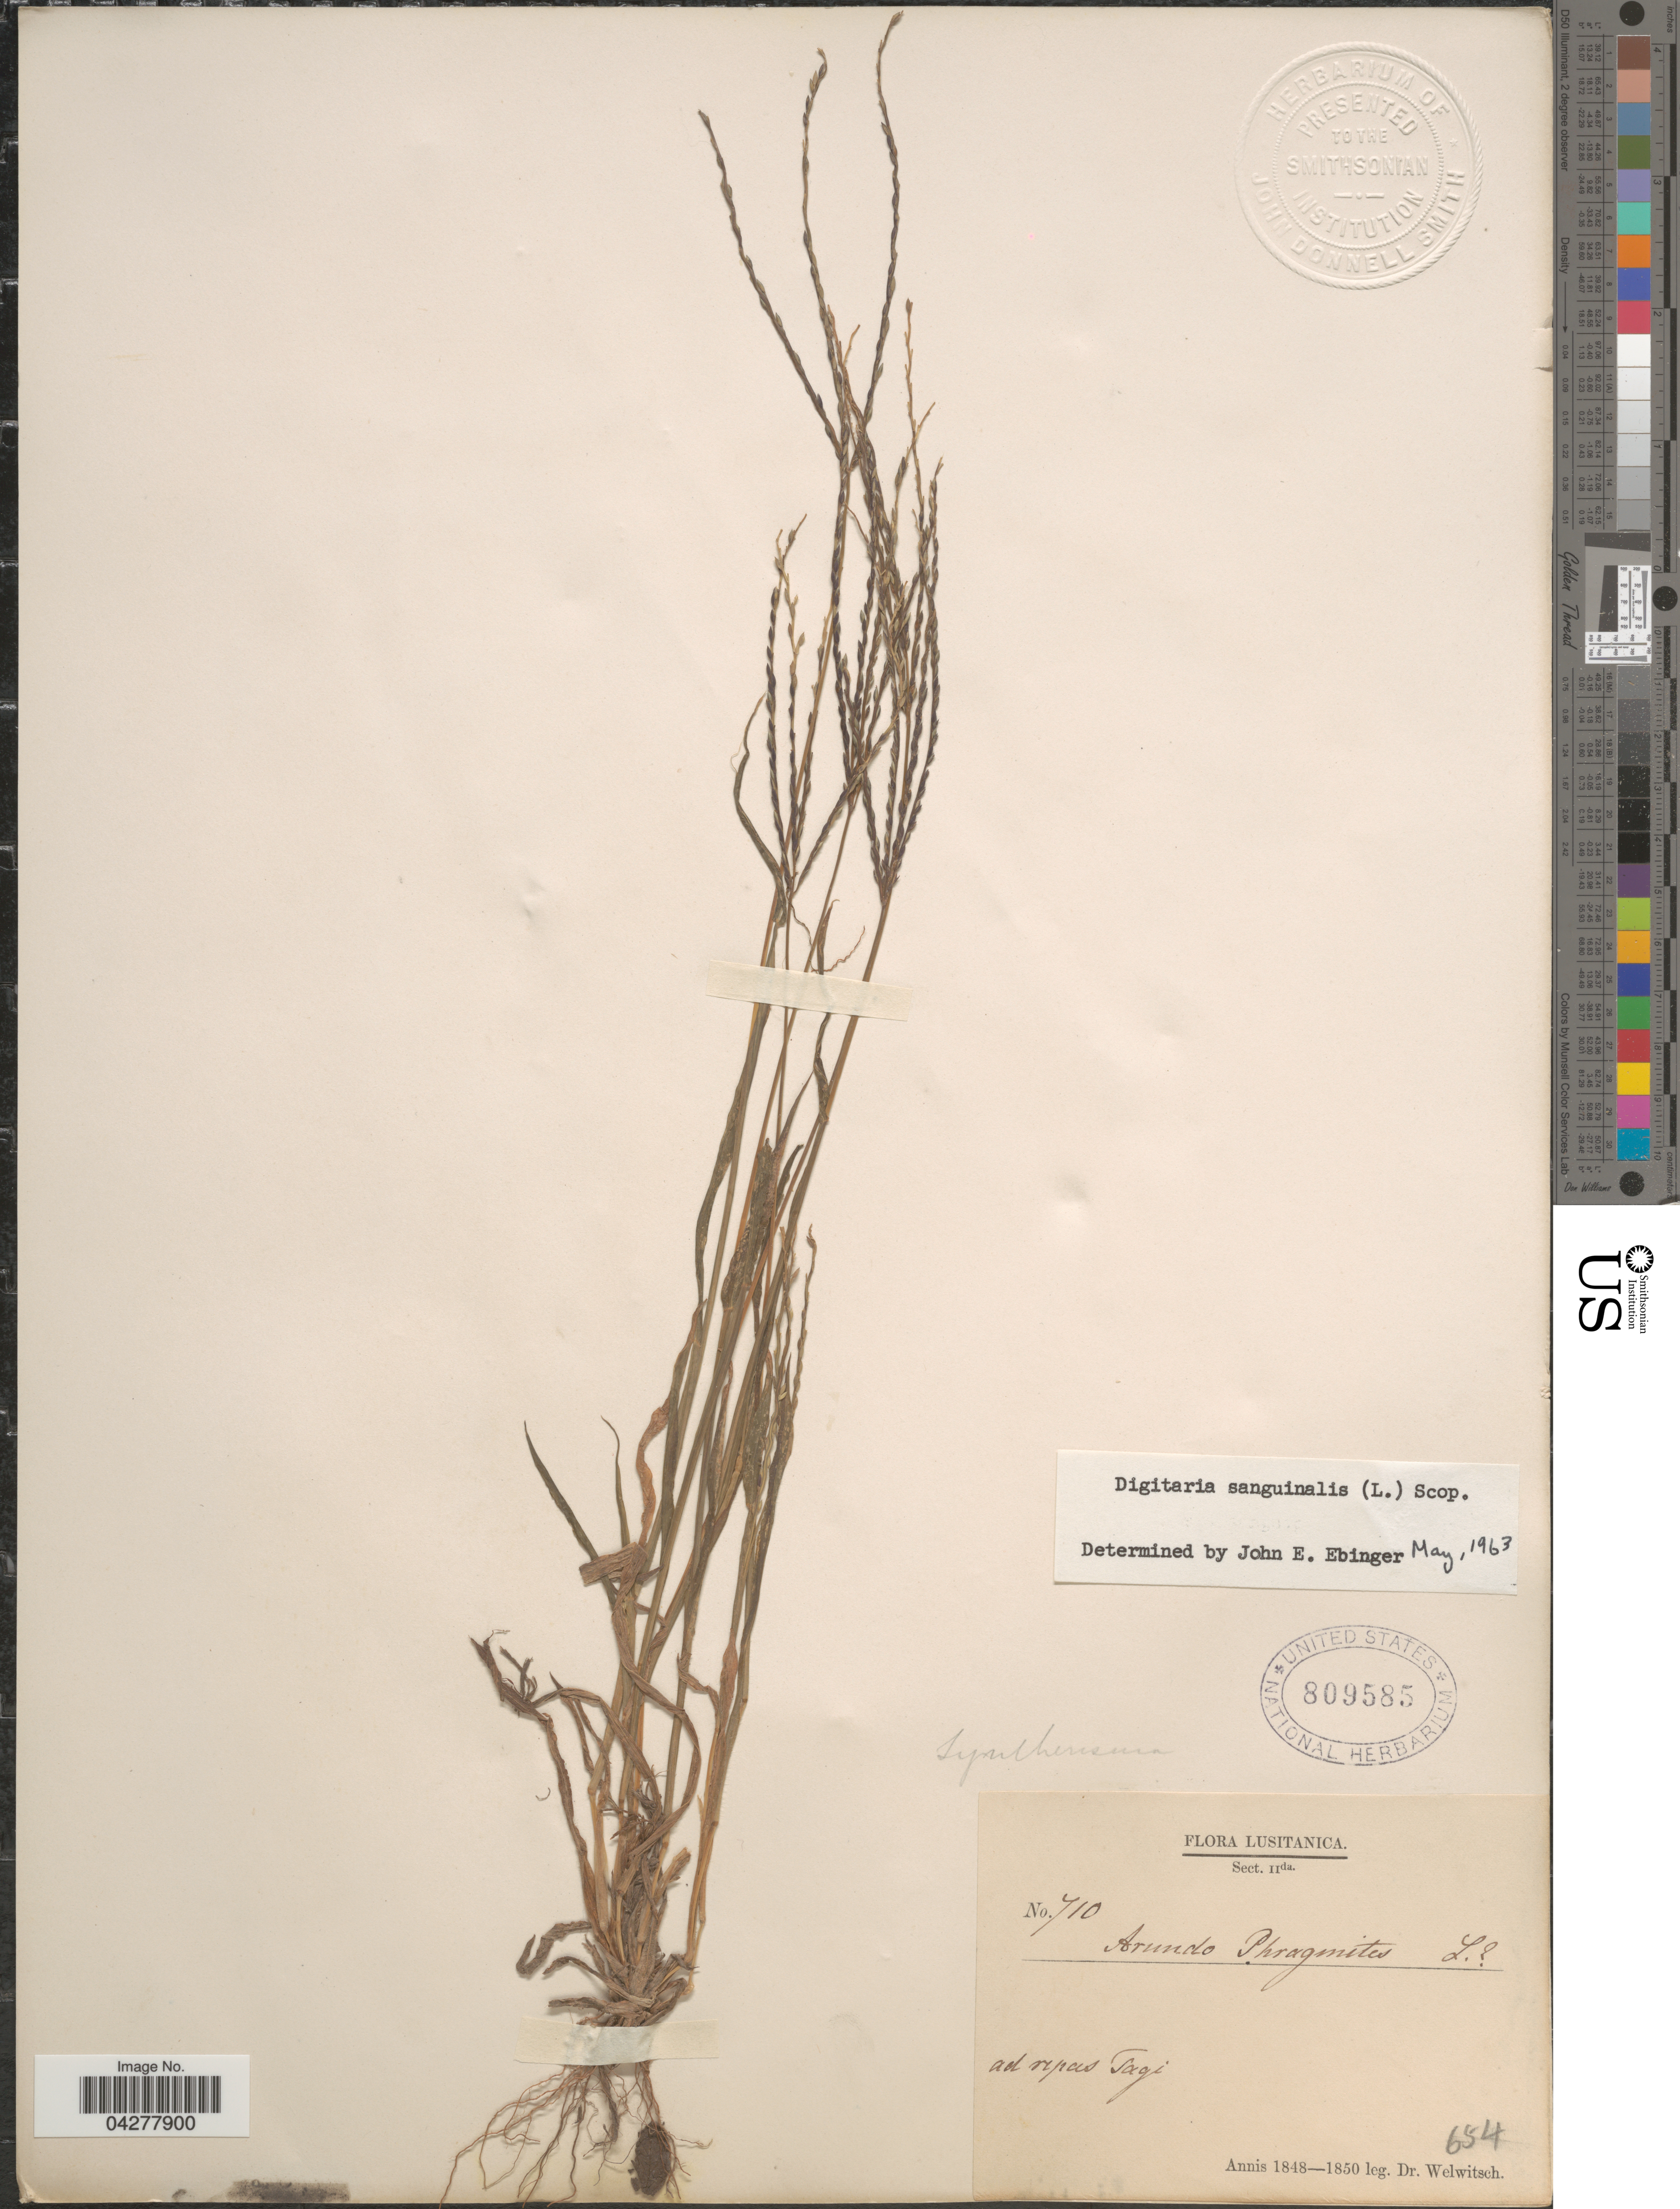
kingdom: Plantae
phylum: Tracheophyta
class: Liliopsida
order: Poales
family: Poaceae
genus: Digitaria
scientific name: Digitaria sanguinalis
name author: (L.) Scop.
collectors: -. Welwitsch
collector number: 654/710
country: Portugal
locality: Lusitanica. Ad ripas Tagi.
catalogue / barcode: US 809585